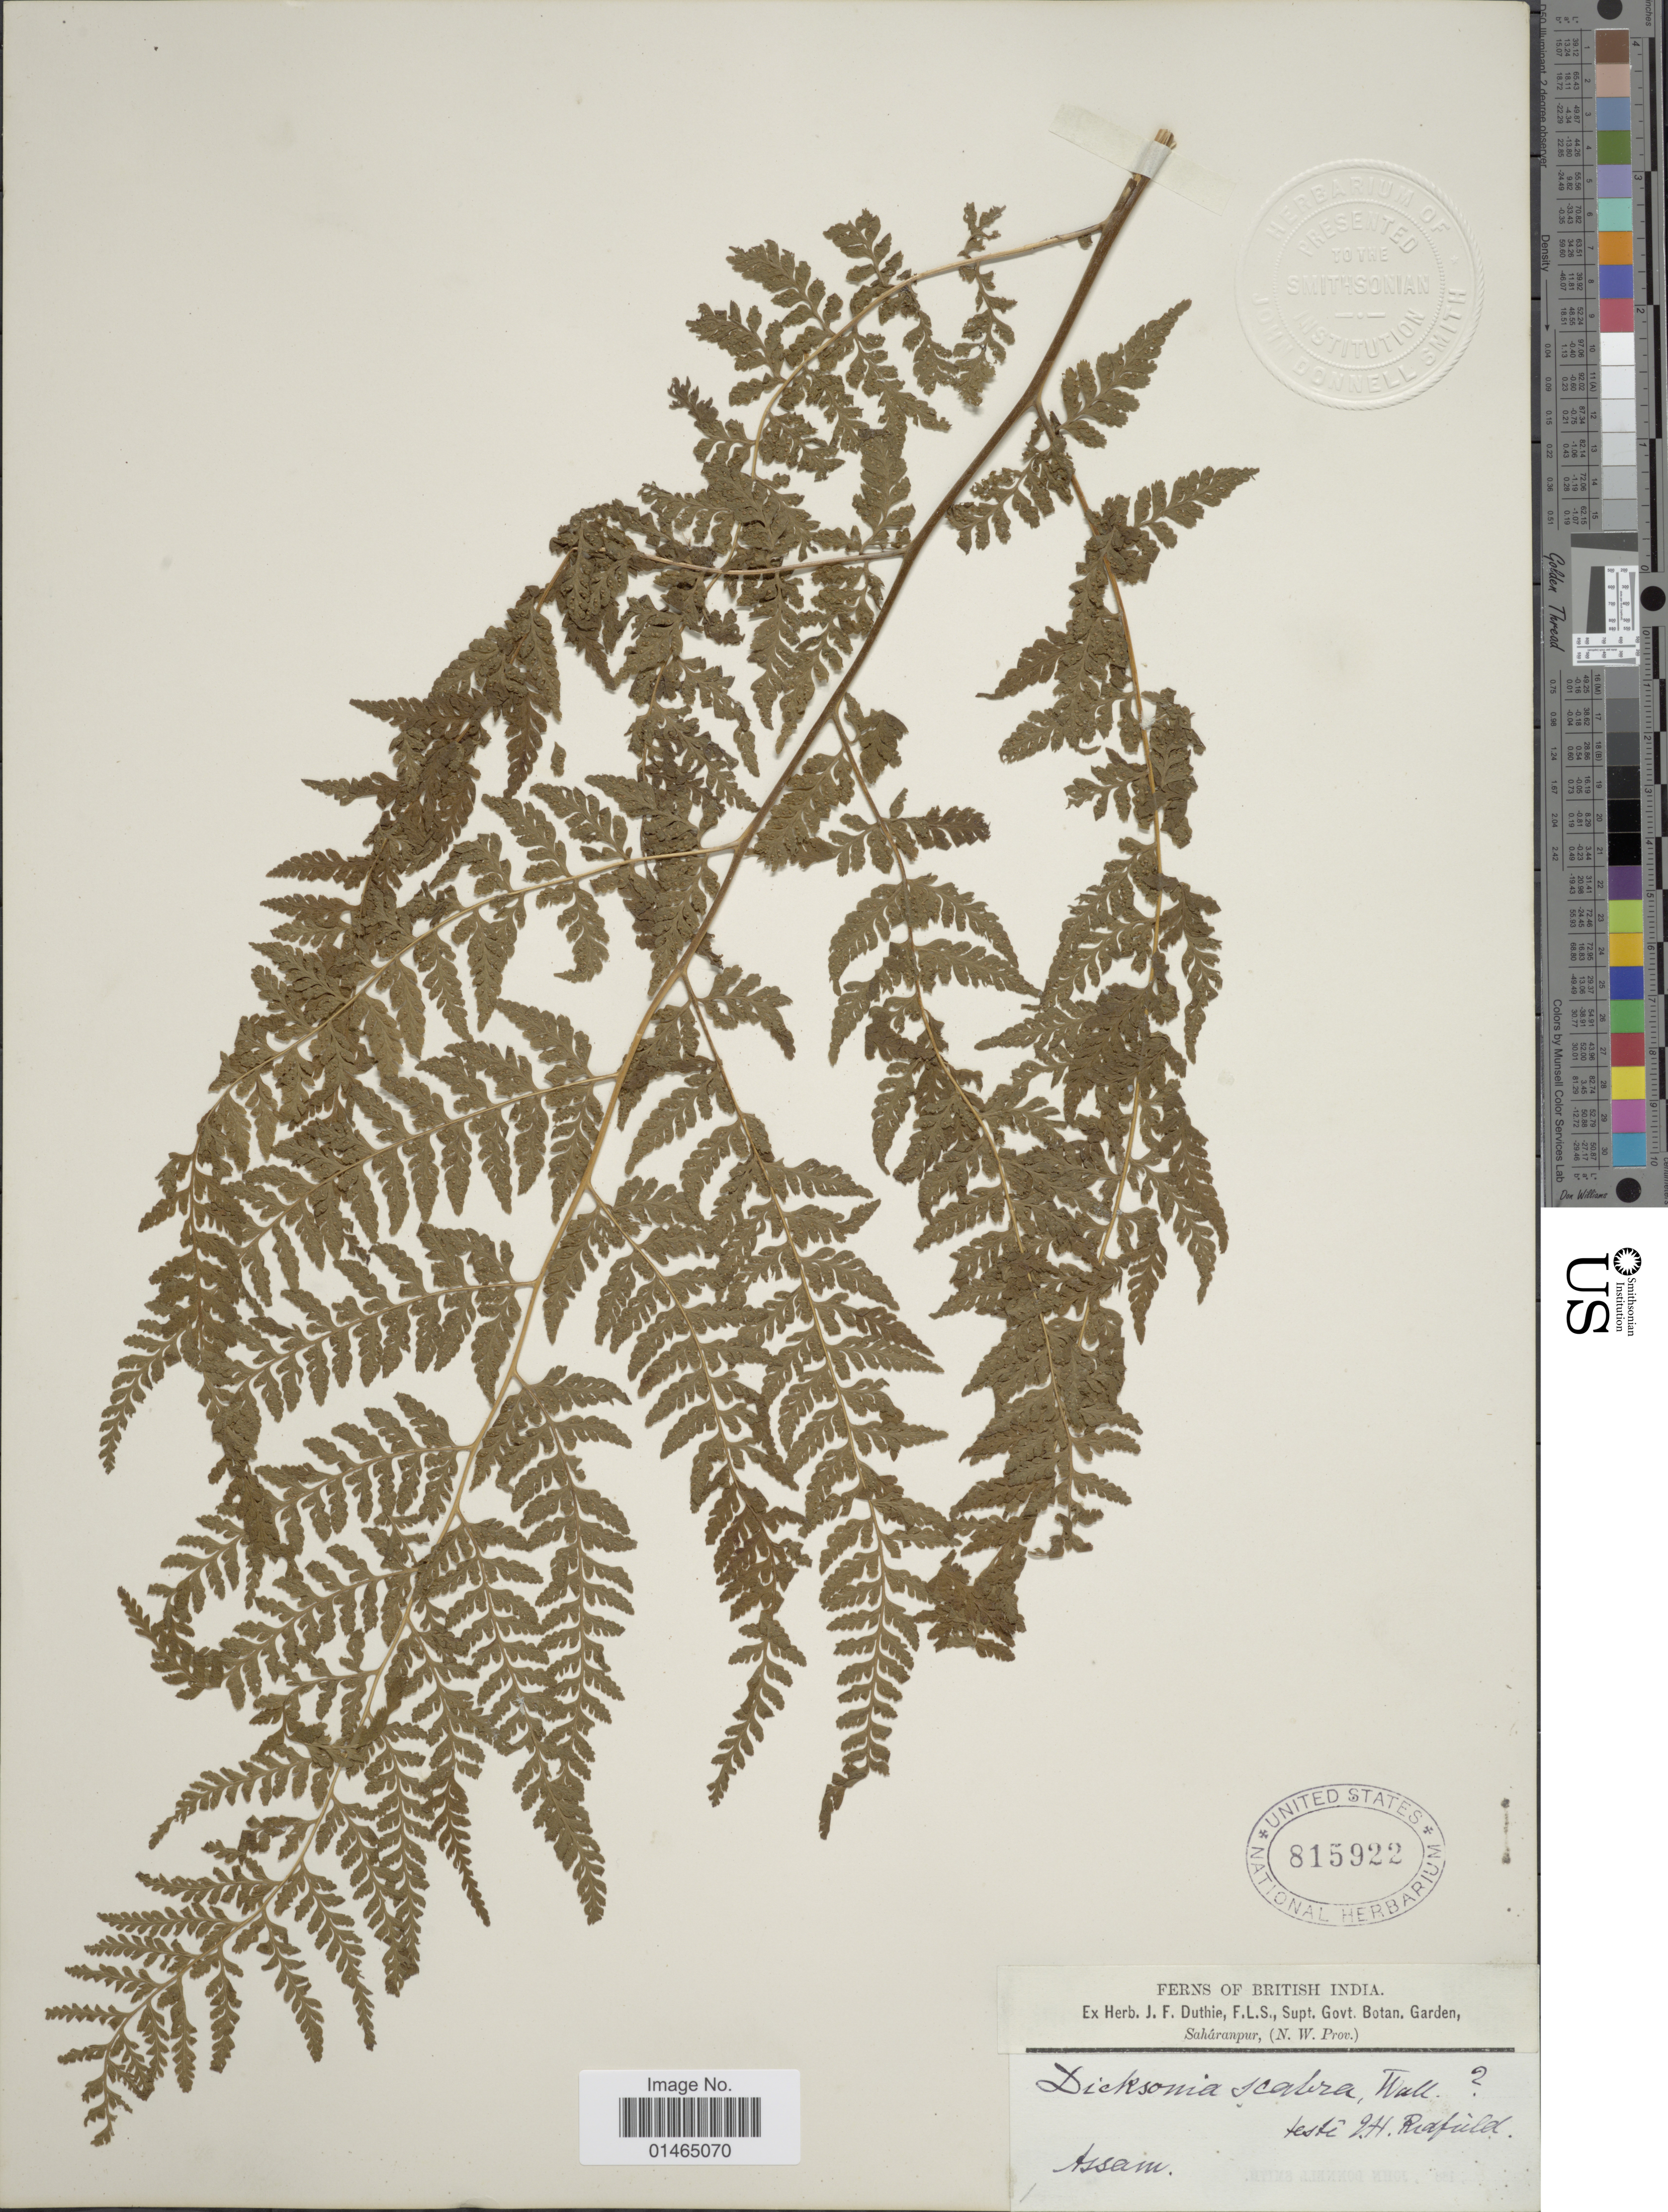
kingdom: Plantae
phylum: Tracheophyta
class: Polypodiopsida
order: Polypodiales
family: Dennstaedtiaceae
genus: Dennstaedtia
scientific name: Dennstaedtia scabra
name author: (Wall. ex Hook.) T. Moore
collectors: J. F. Duthie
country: India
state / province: Assam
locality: Ferns of British India. Saháranpur, (N.W. Prov.).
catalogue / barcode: US 815922